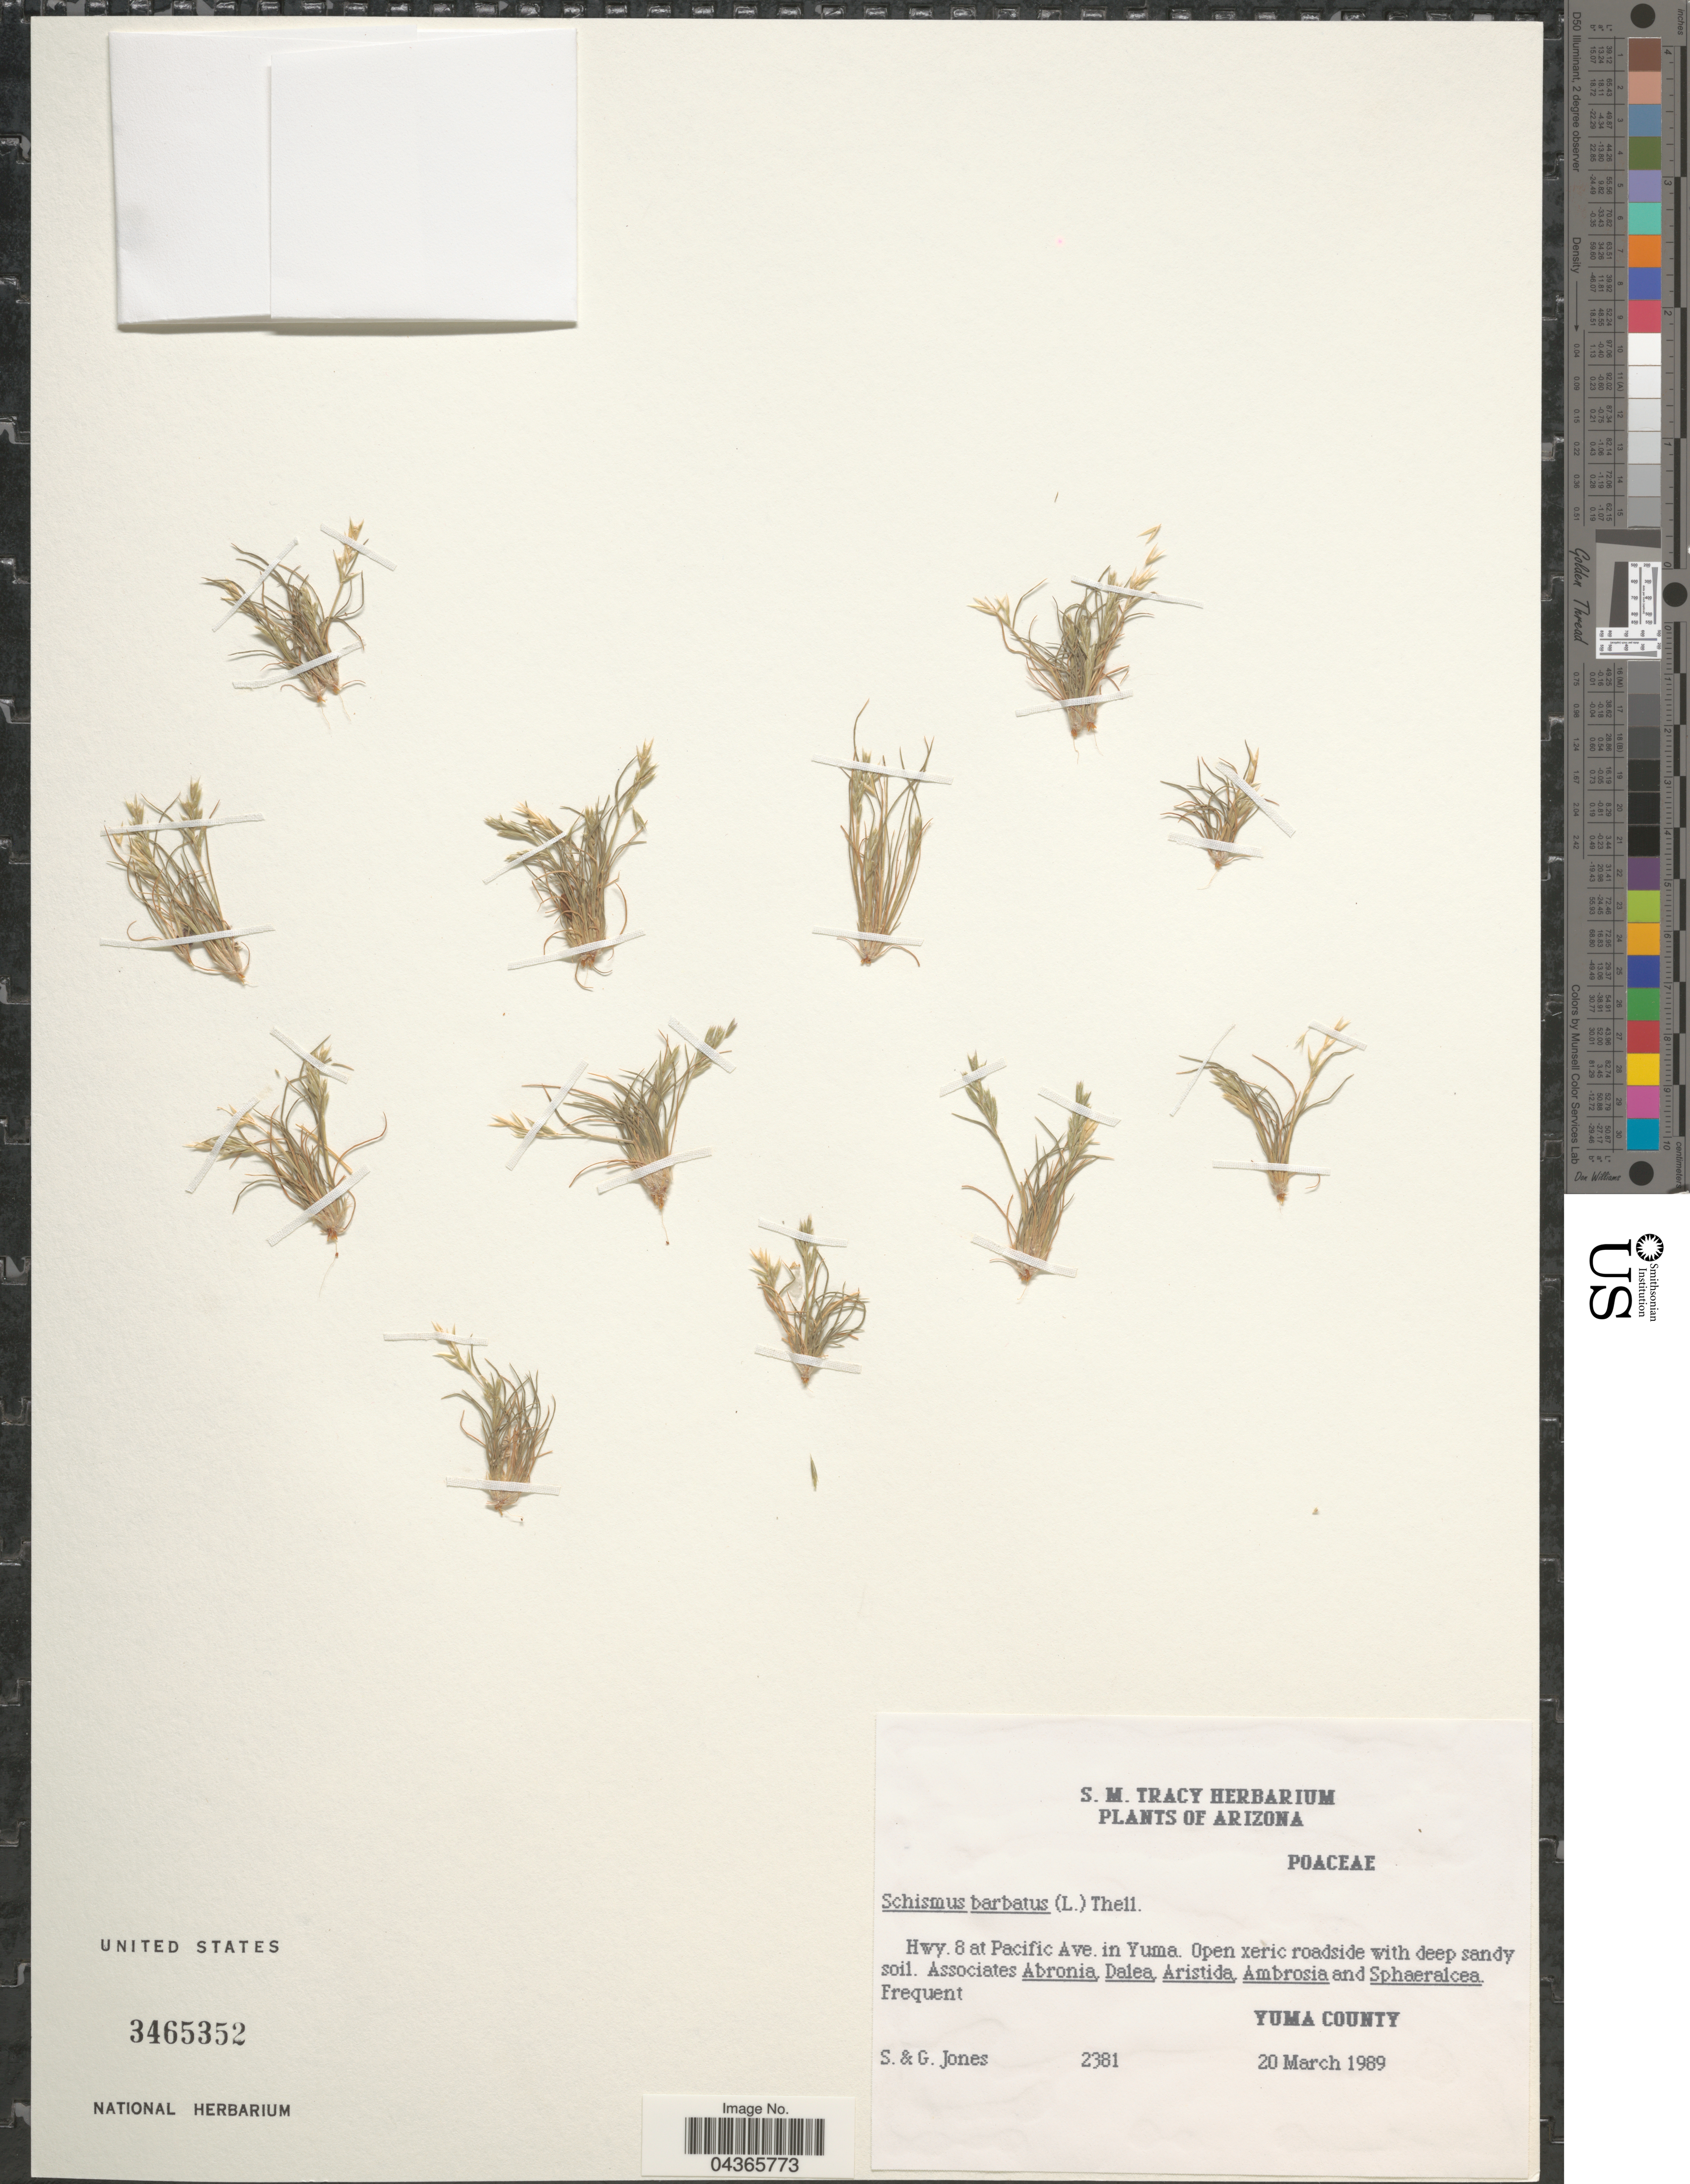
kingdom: Plantae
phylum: Tracheophyta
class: Liliopsida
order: Poales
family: Poaceae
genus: Schismus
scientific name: Schismus barbatus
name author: (L.) Thell.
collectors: S. Jones & G. Jones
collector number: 2381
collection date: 1989-03-20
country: United States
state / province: Arizona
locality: Hwy. 8 at Pacific Ave. in Yuma. Yuma County.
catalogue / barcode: US 3465352